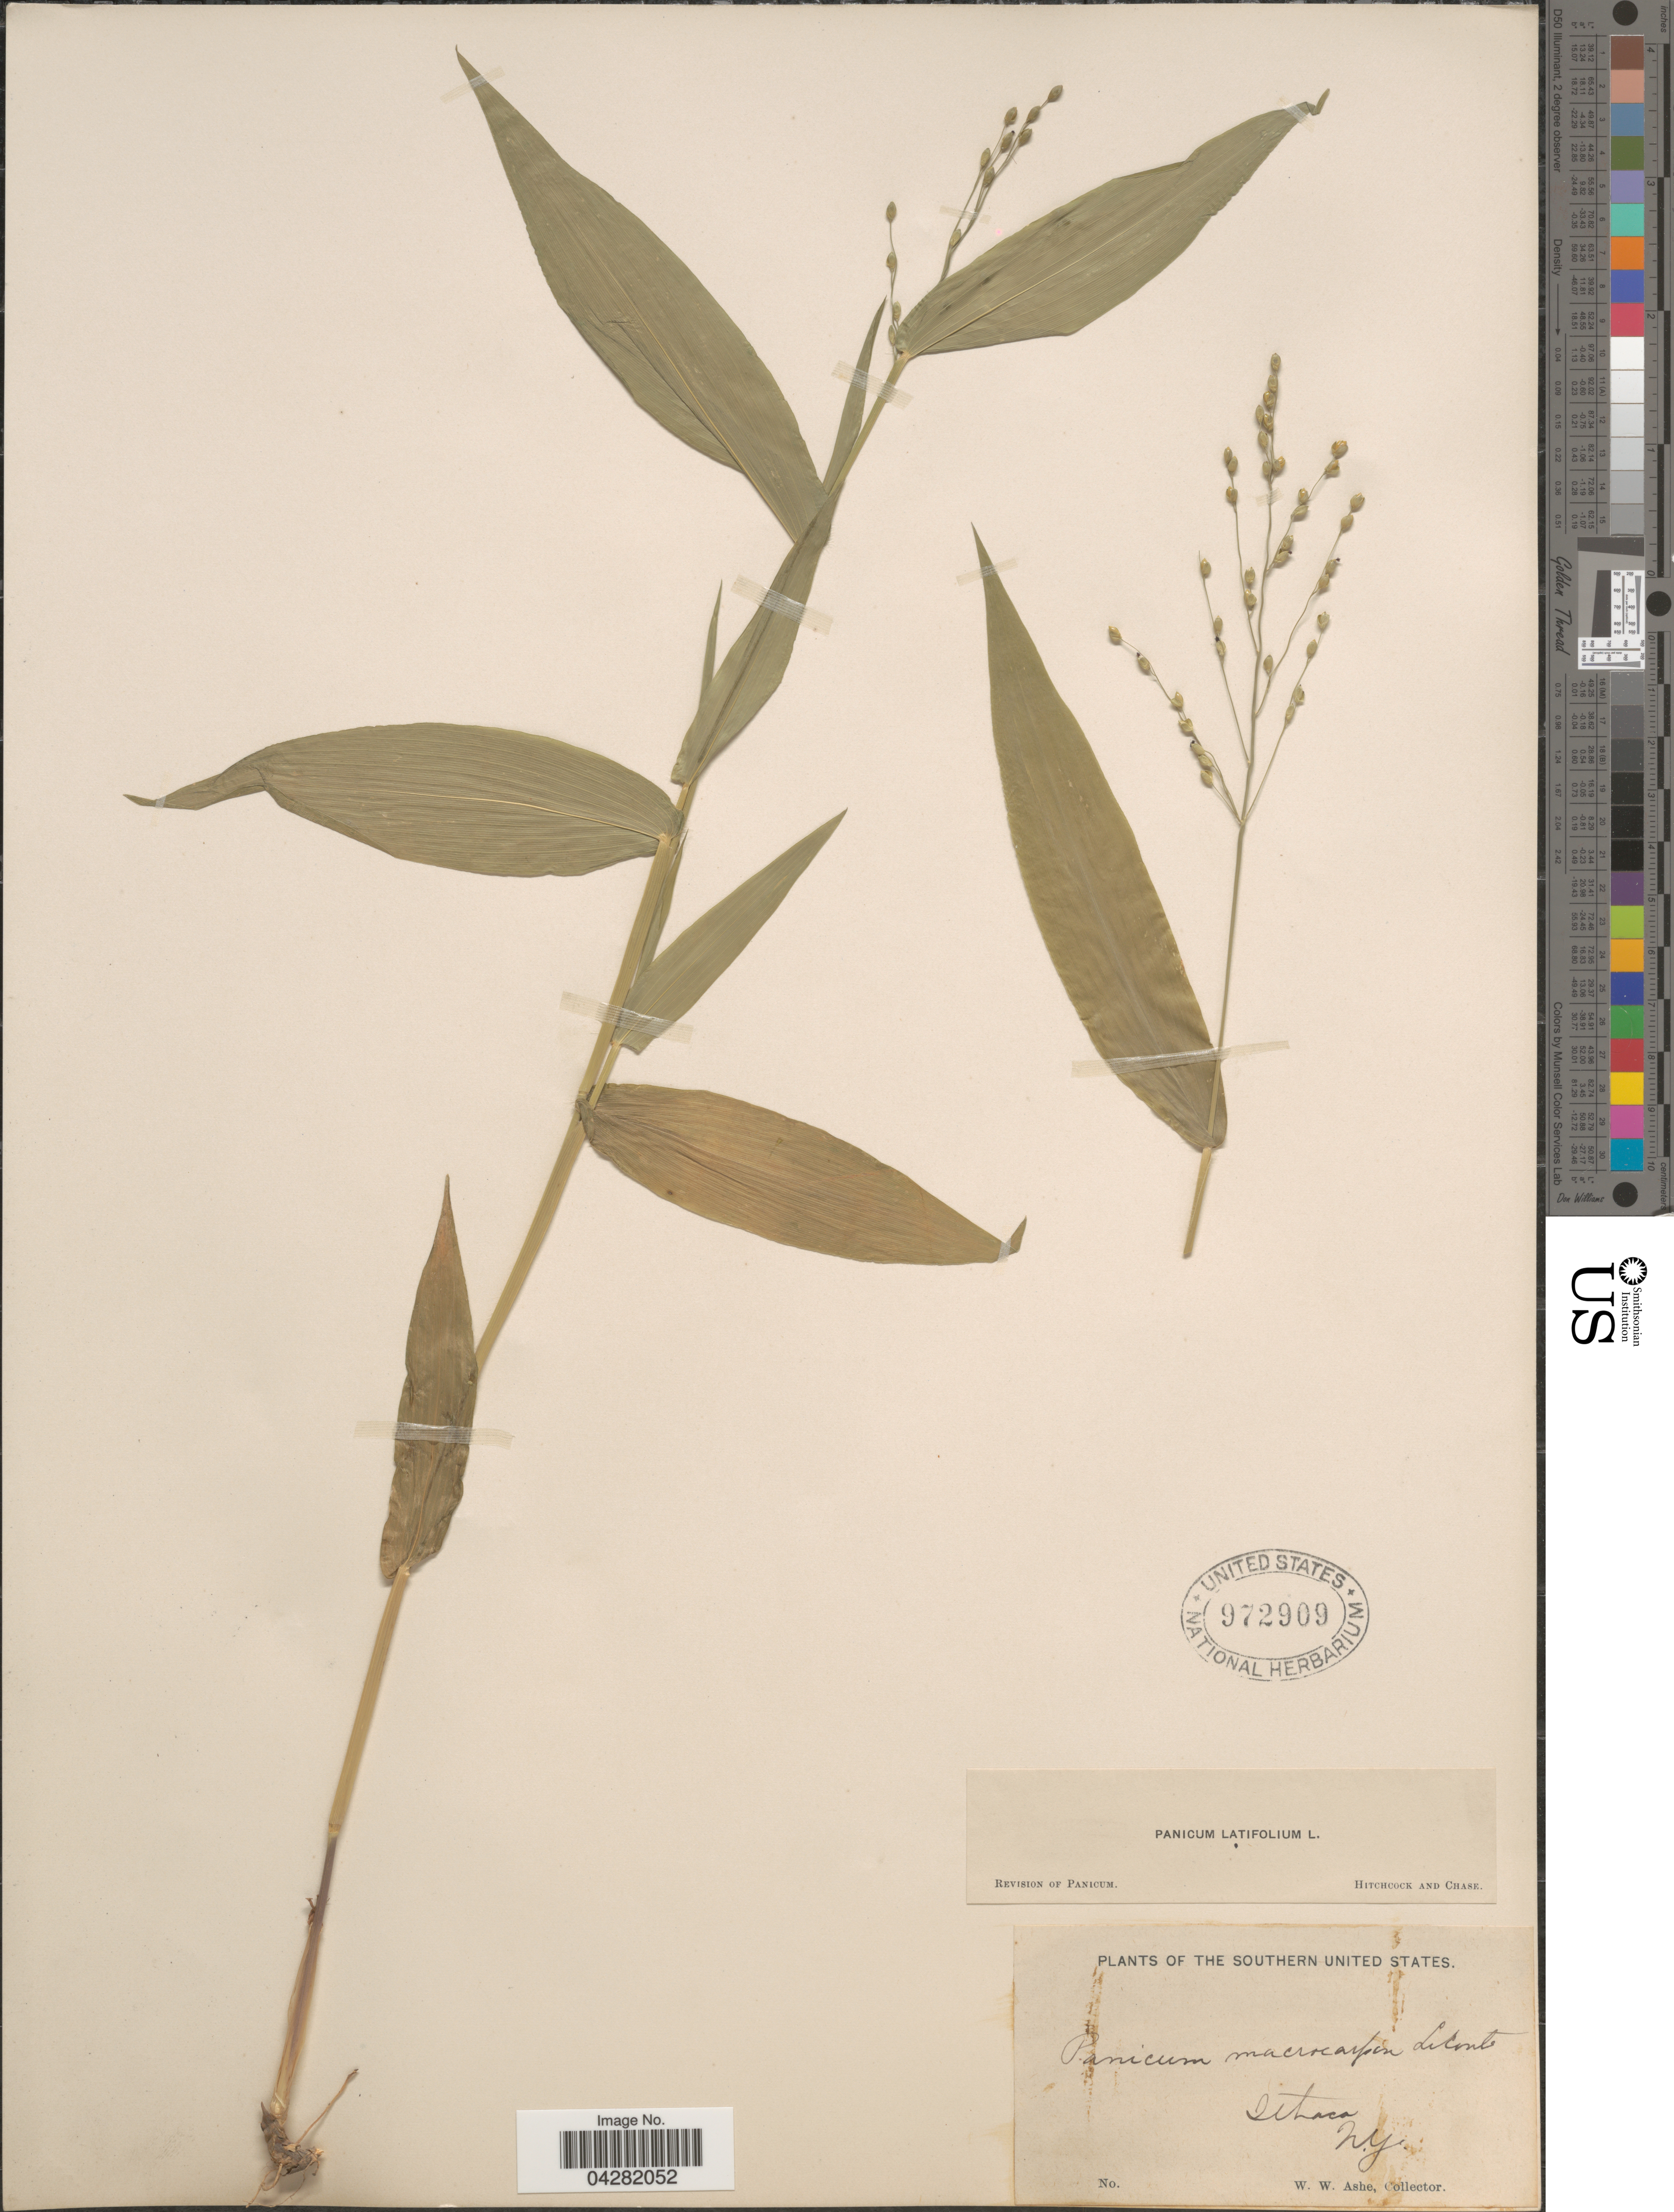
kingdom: Plantae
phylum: Tracheophyta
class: Liliopsida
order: Poales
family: Poaceae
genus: Dichanthelium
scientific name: Dichanthelium latifolium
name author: (L.) Harvill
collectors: W. W. Ashe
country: United States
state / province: New York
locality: The Southern United States. Ithaca.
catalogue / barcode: US 972909